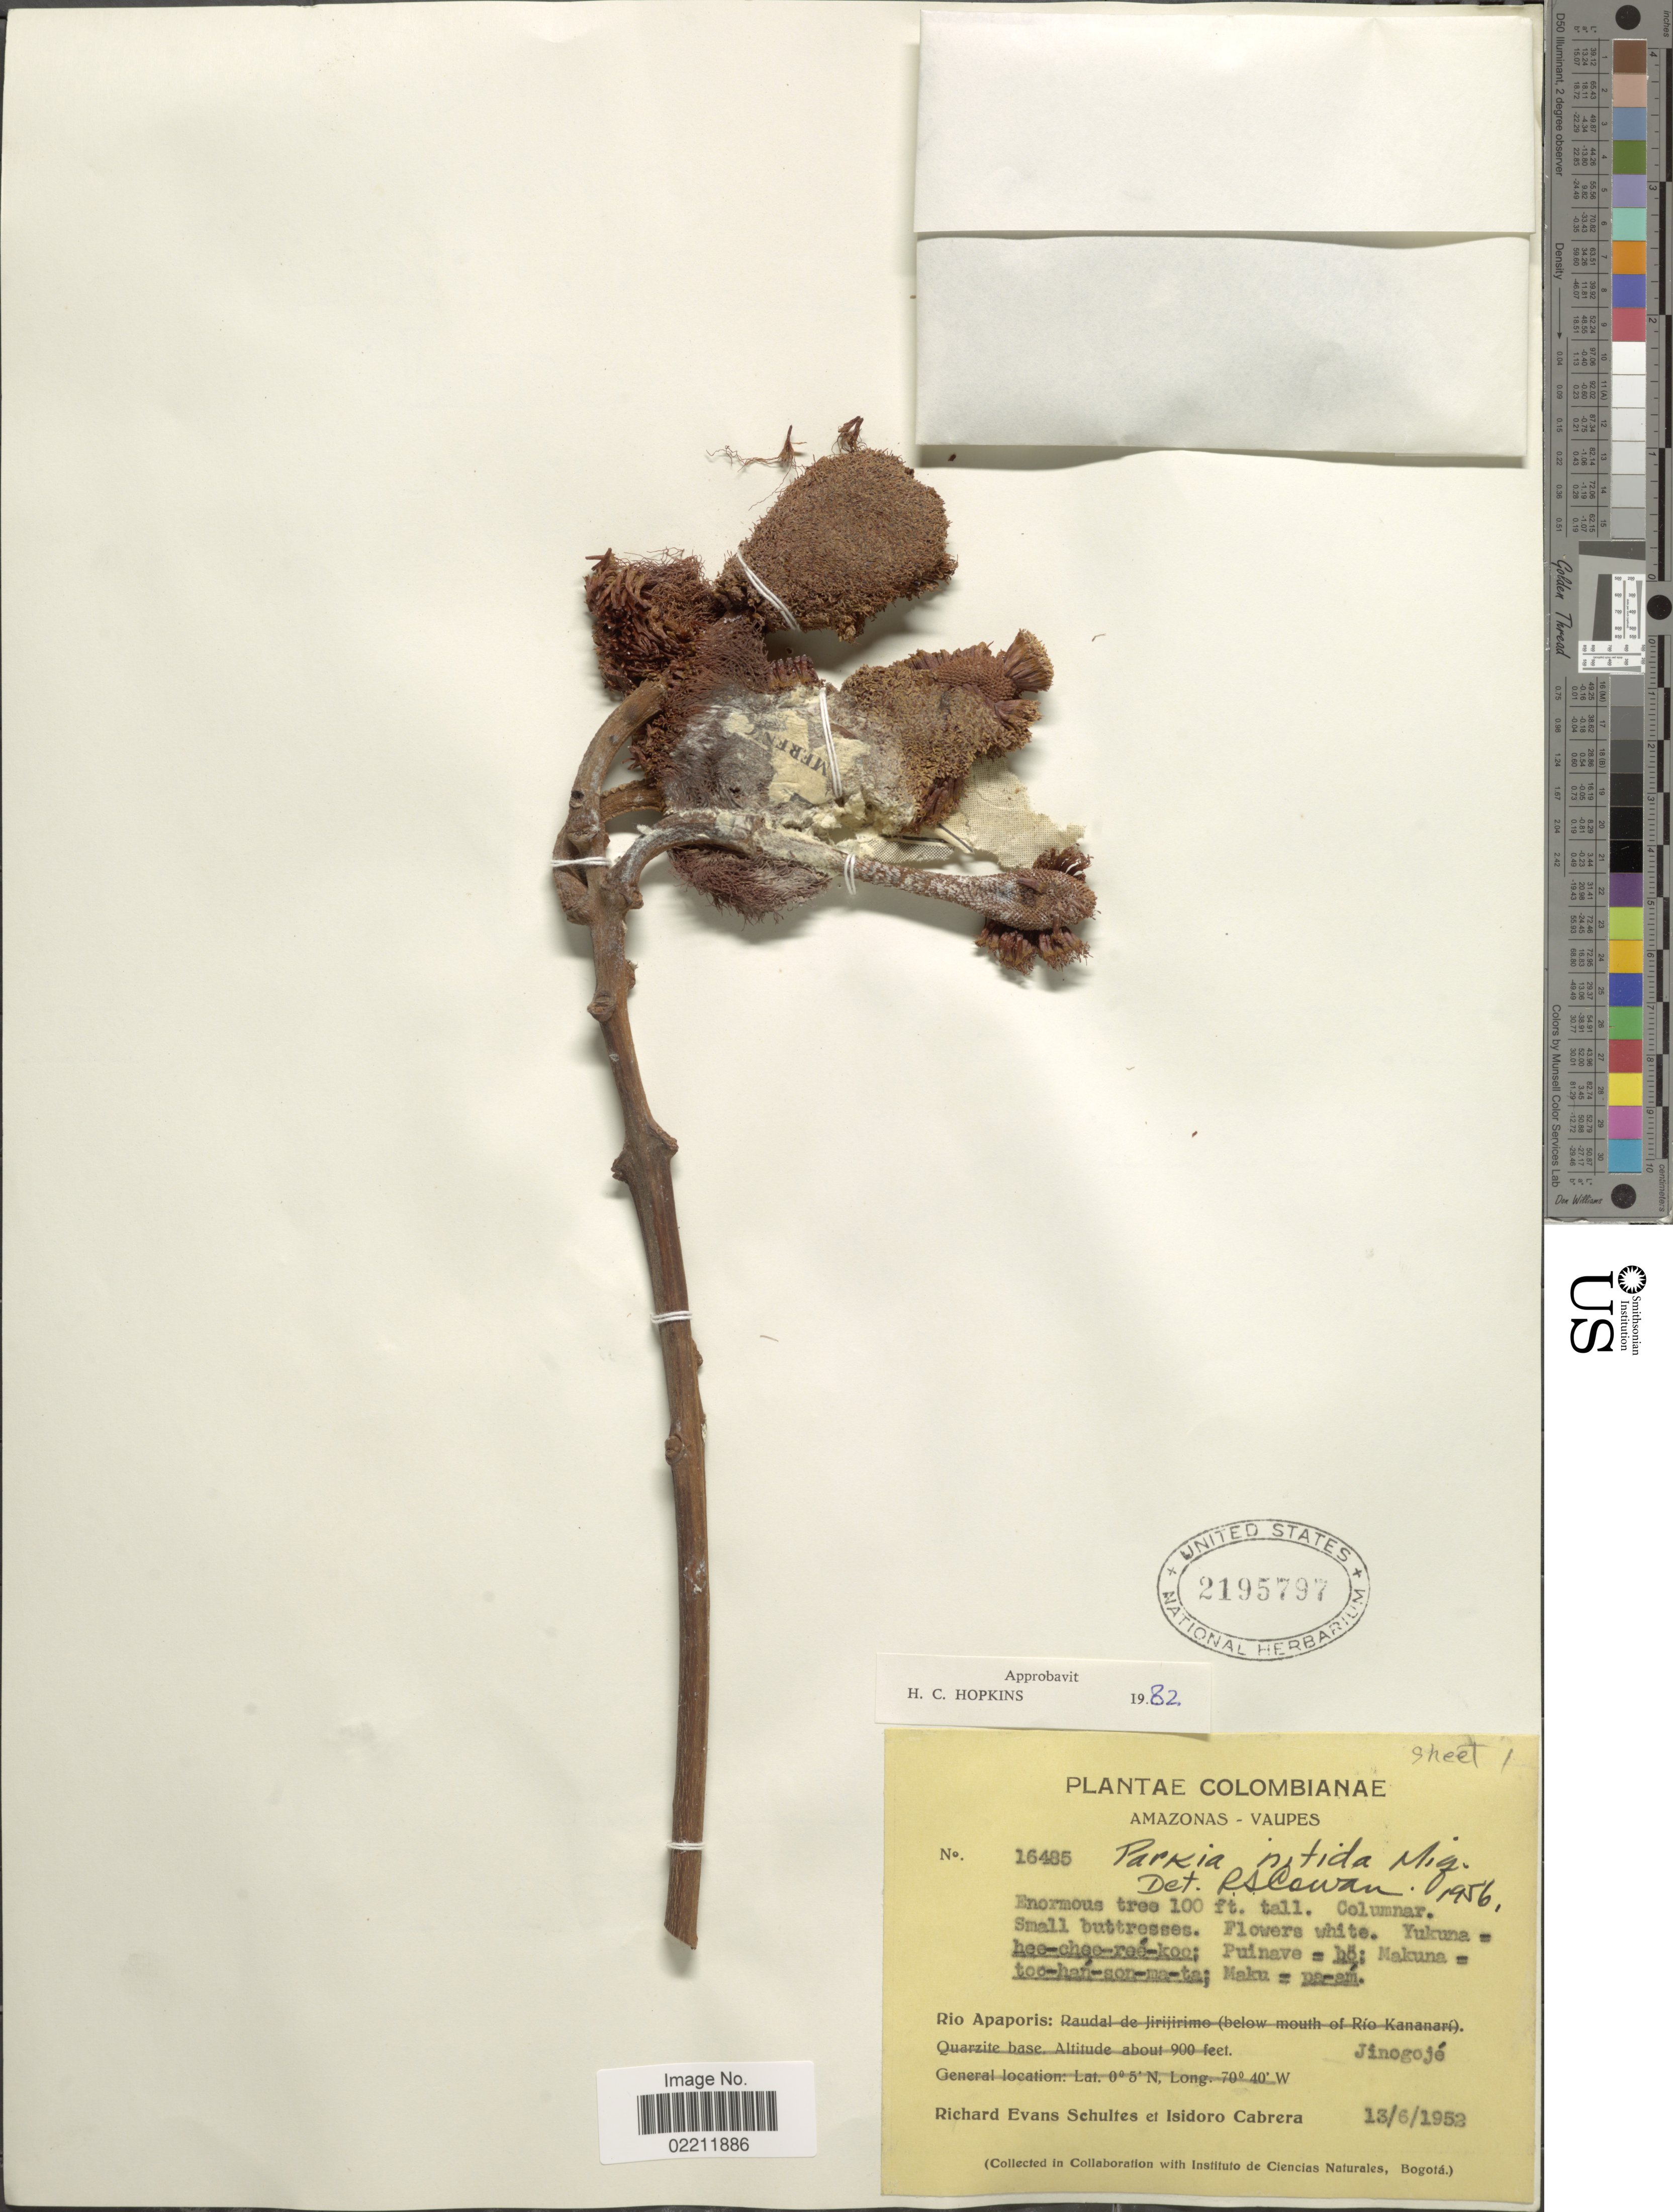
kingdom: Plantae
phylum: Tracheophyta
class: Magnoliopsida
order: Fabales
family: Fabaceae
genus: Parkia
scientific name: Parkia nitida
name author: Miq.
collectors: R. E. Schultes & I. Cabrera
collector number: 16485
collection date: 1952-06-13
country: Colombia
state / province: Vaupés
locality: Amazonas - Vaupes. Rio Apaporis, Jinogoje.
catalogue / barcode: US 2195797